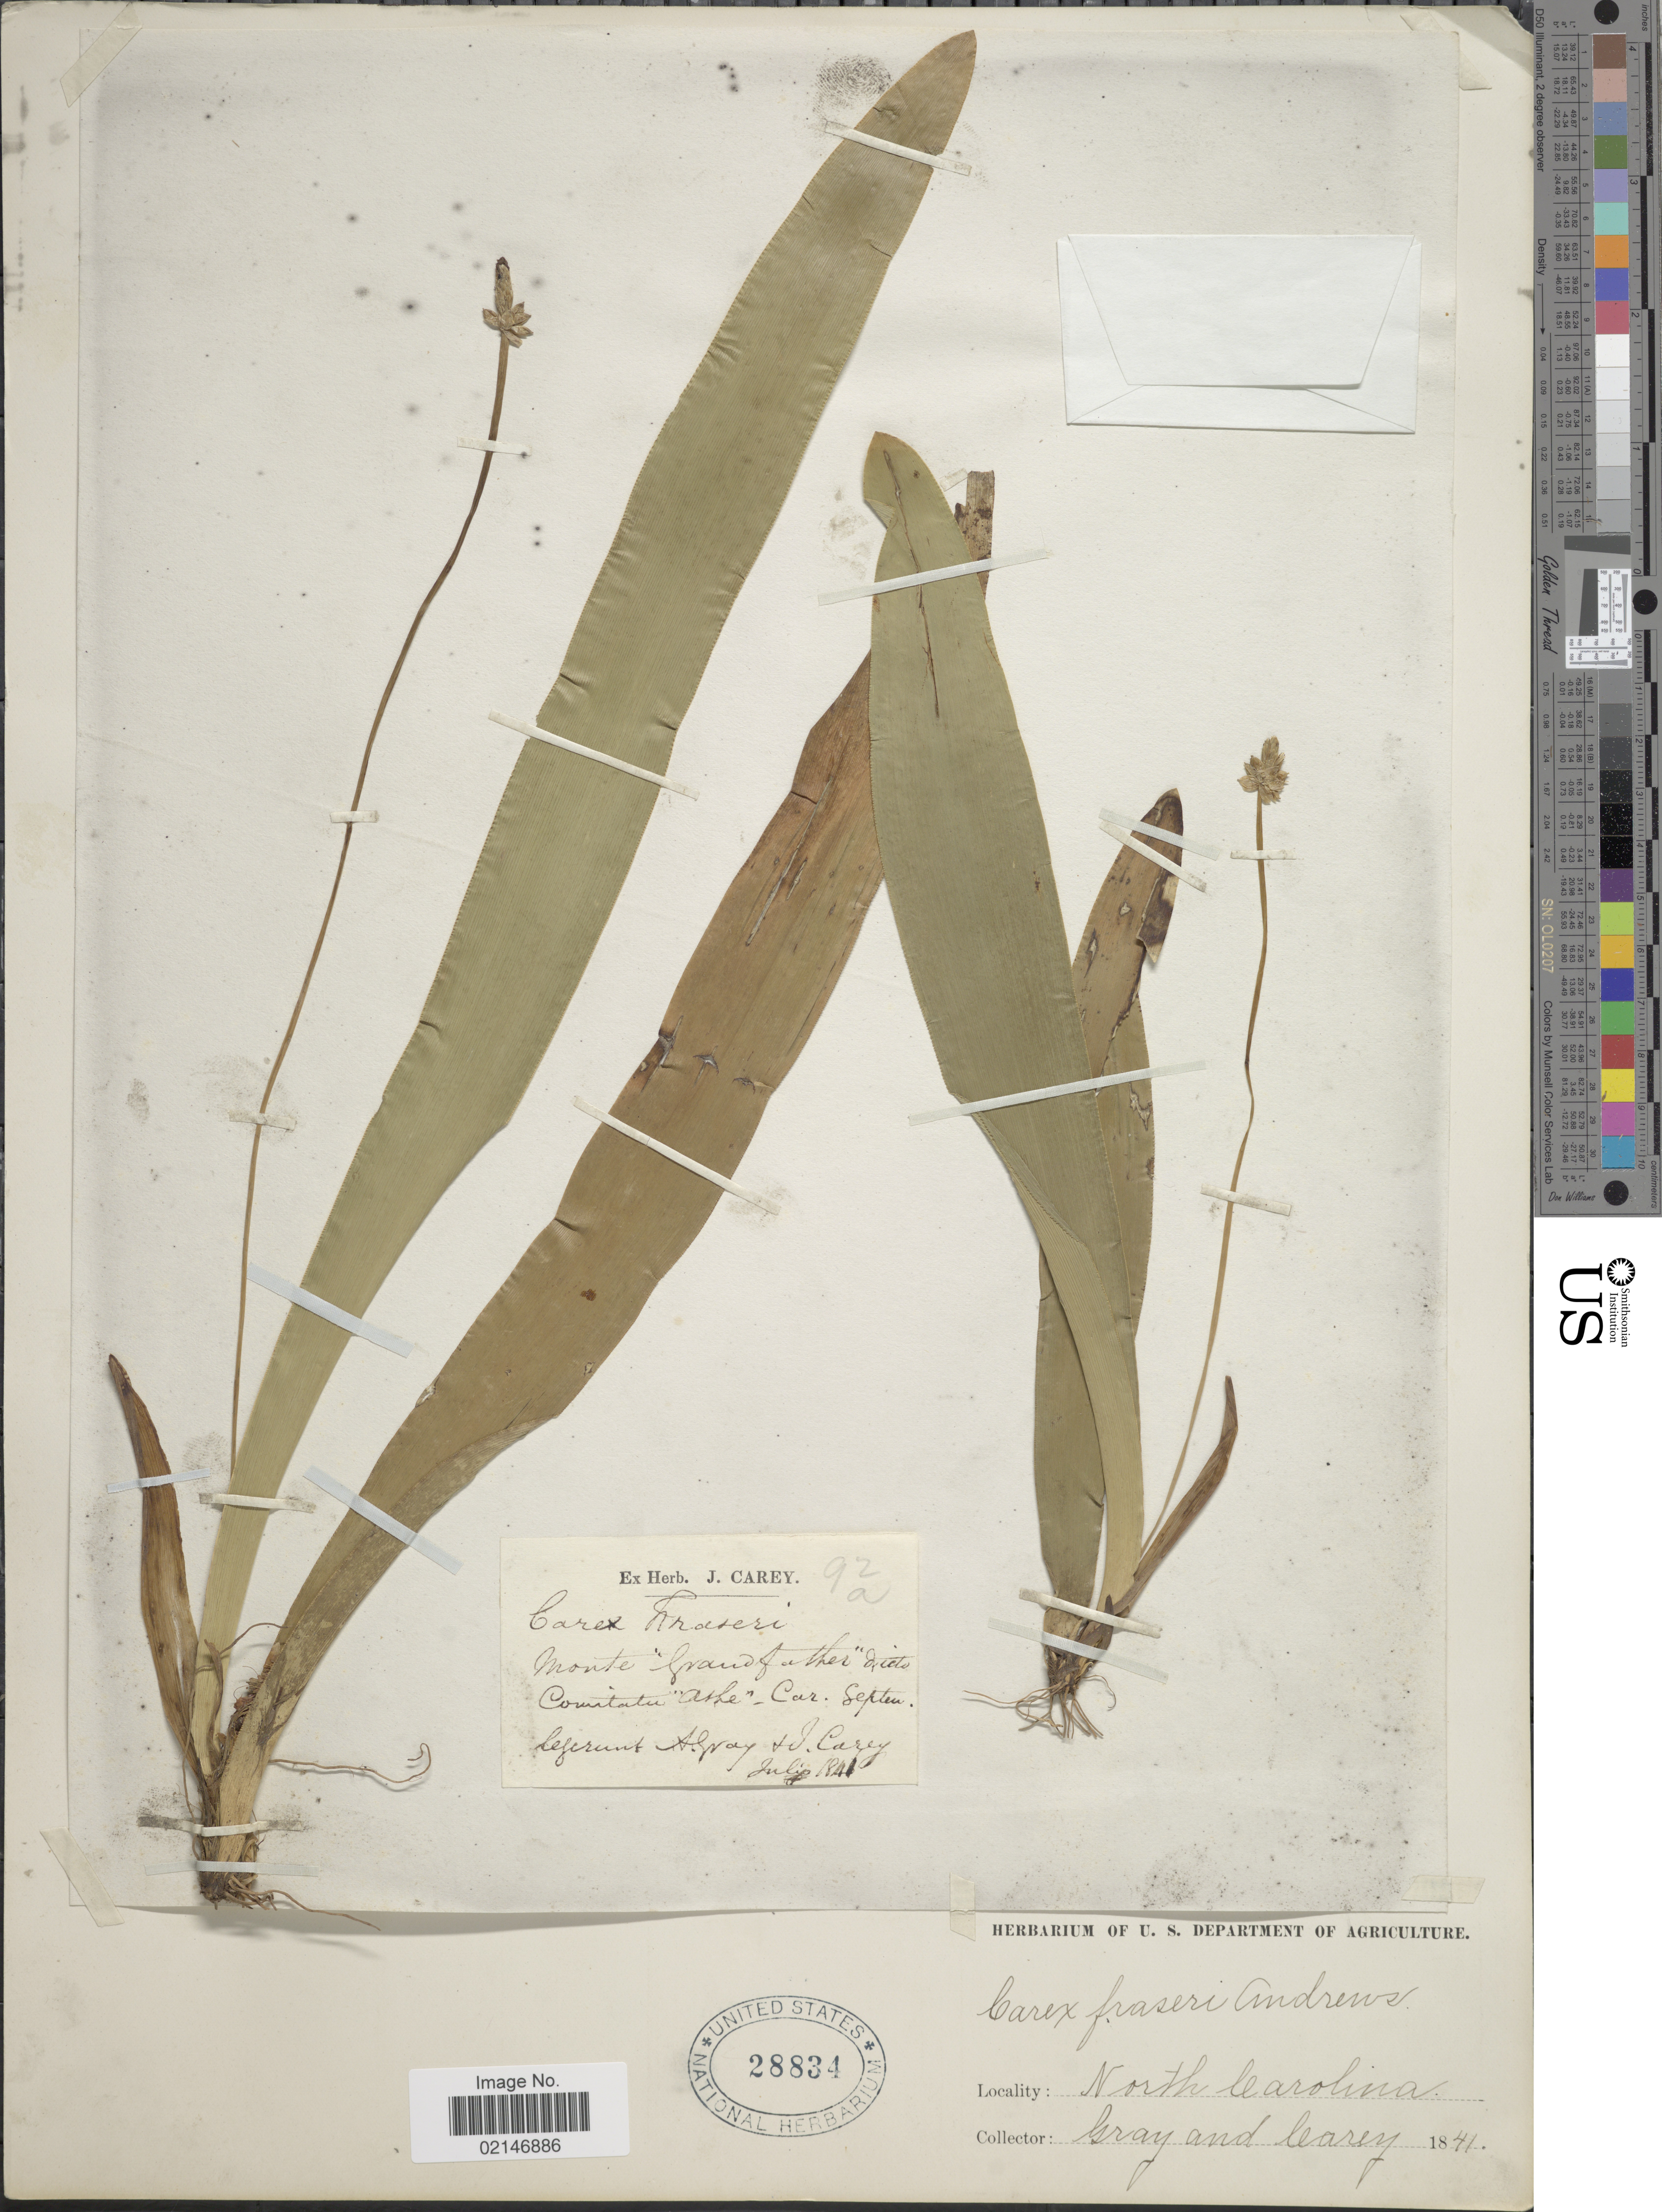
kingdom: Plantae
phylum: Tracheophyta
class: Liliopsida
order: Poales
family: Cyperaceae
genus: Carex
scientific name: Carex fraseriana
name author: Ker Gawl.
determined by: Strong, Mark T., (BOT), Smithsonian Institution - National Museum of Natural History (UNITED STATES)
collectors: A. Gray (herbarium) & J. Carey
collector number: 92a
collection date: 1841-07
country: United States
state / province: North Carolina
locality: Monte Grandfather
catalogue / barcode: US 28834